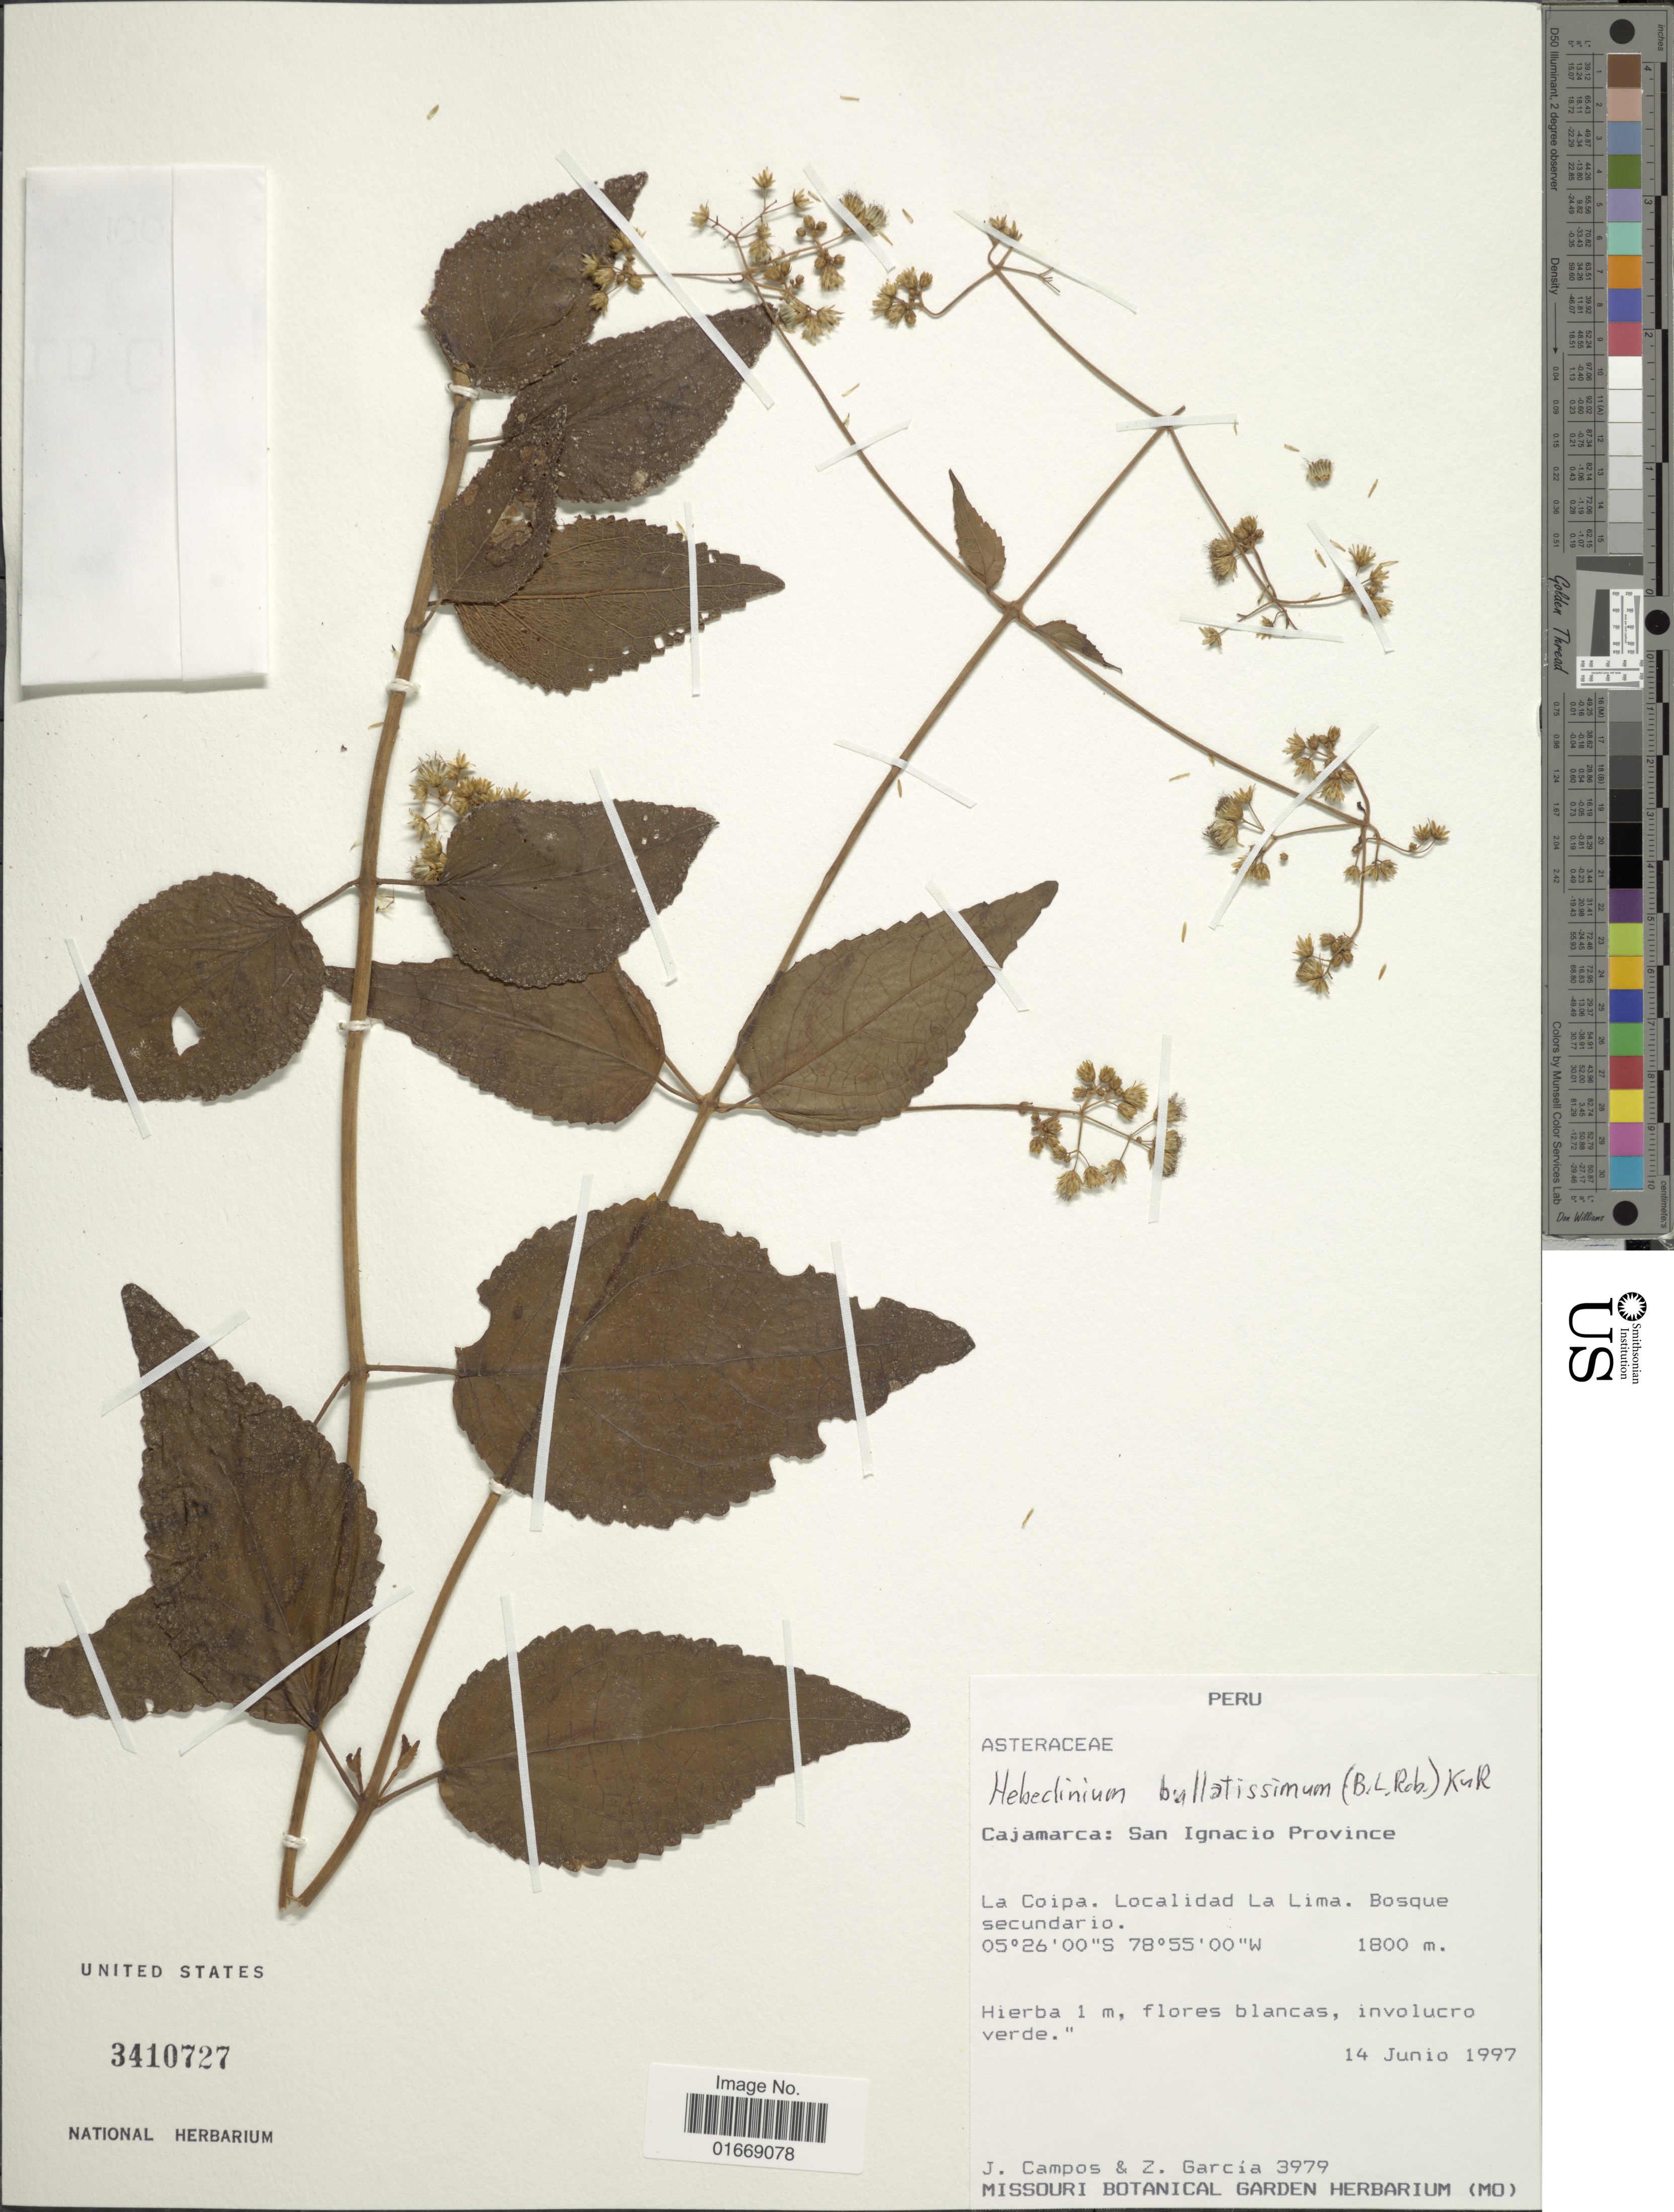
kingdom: Plantae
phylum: Tracheophyta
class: Magnoliopsida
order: Asterales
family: Asteraceae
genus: Hebeclinium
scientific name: Hebeclinium bullatissimum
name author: (B.L. Rob.) R.M. King & H. Rob.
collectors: J. Campos & Z. Garcia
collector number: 3979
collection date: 1997-06-14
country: Peru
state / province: Cajamarca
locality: San Ignacio Province, La Coipa, La Lima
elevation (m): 1800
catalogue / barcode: US 3410727